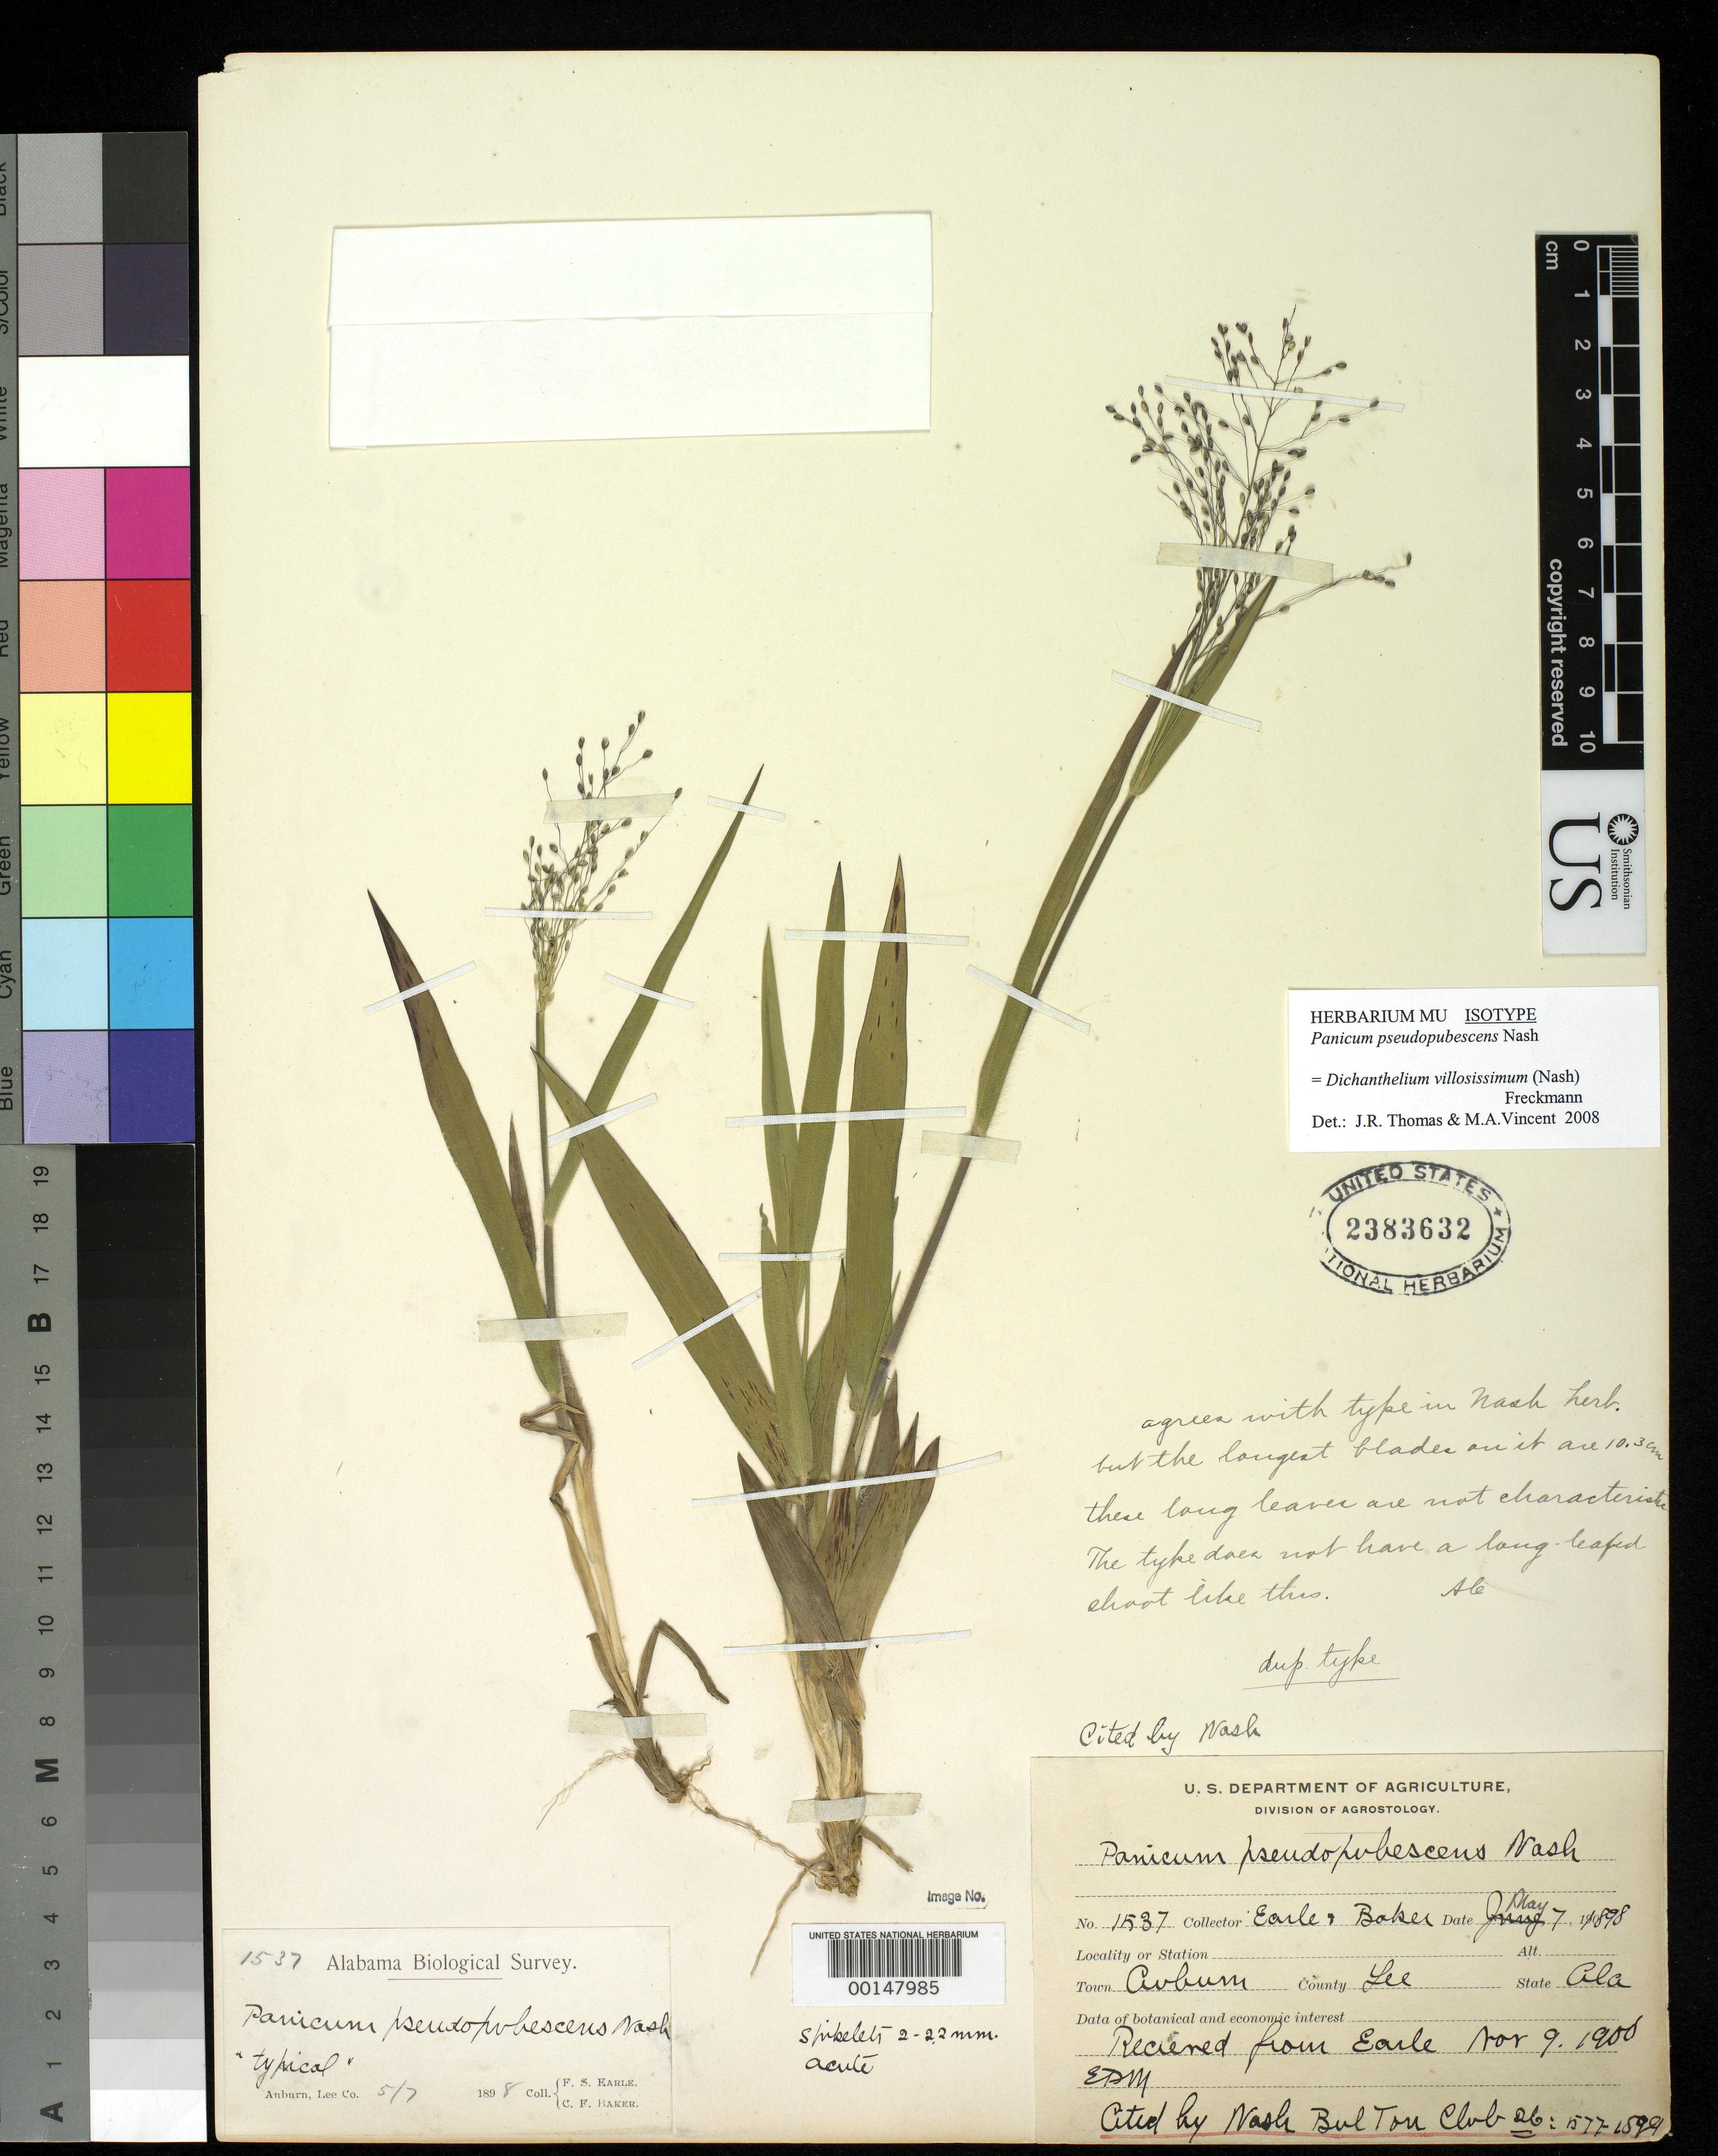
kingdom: Plantae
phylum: Tracheophyta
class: Liliopsida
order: Poales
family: Poaceae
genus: Panicum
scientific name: Panicum pseudopubescens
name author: Nash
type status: Isotype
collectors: F. S. Earle & C. F. Baker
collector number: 1537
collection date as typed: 07 May 1898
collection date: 1898-05-07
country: United States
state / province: Alabama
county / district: Lee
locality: Auburn.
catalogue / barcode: US 2383632